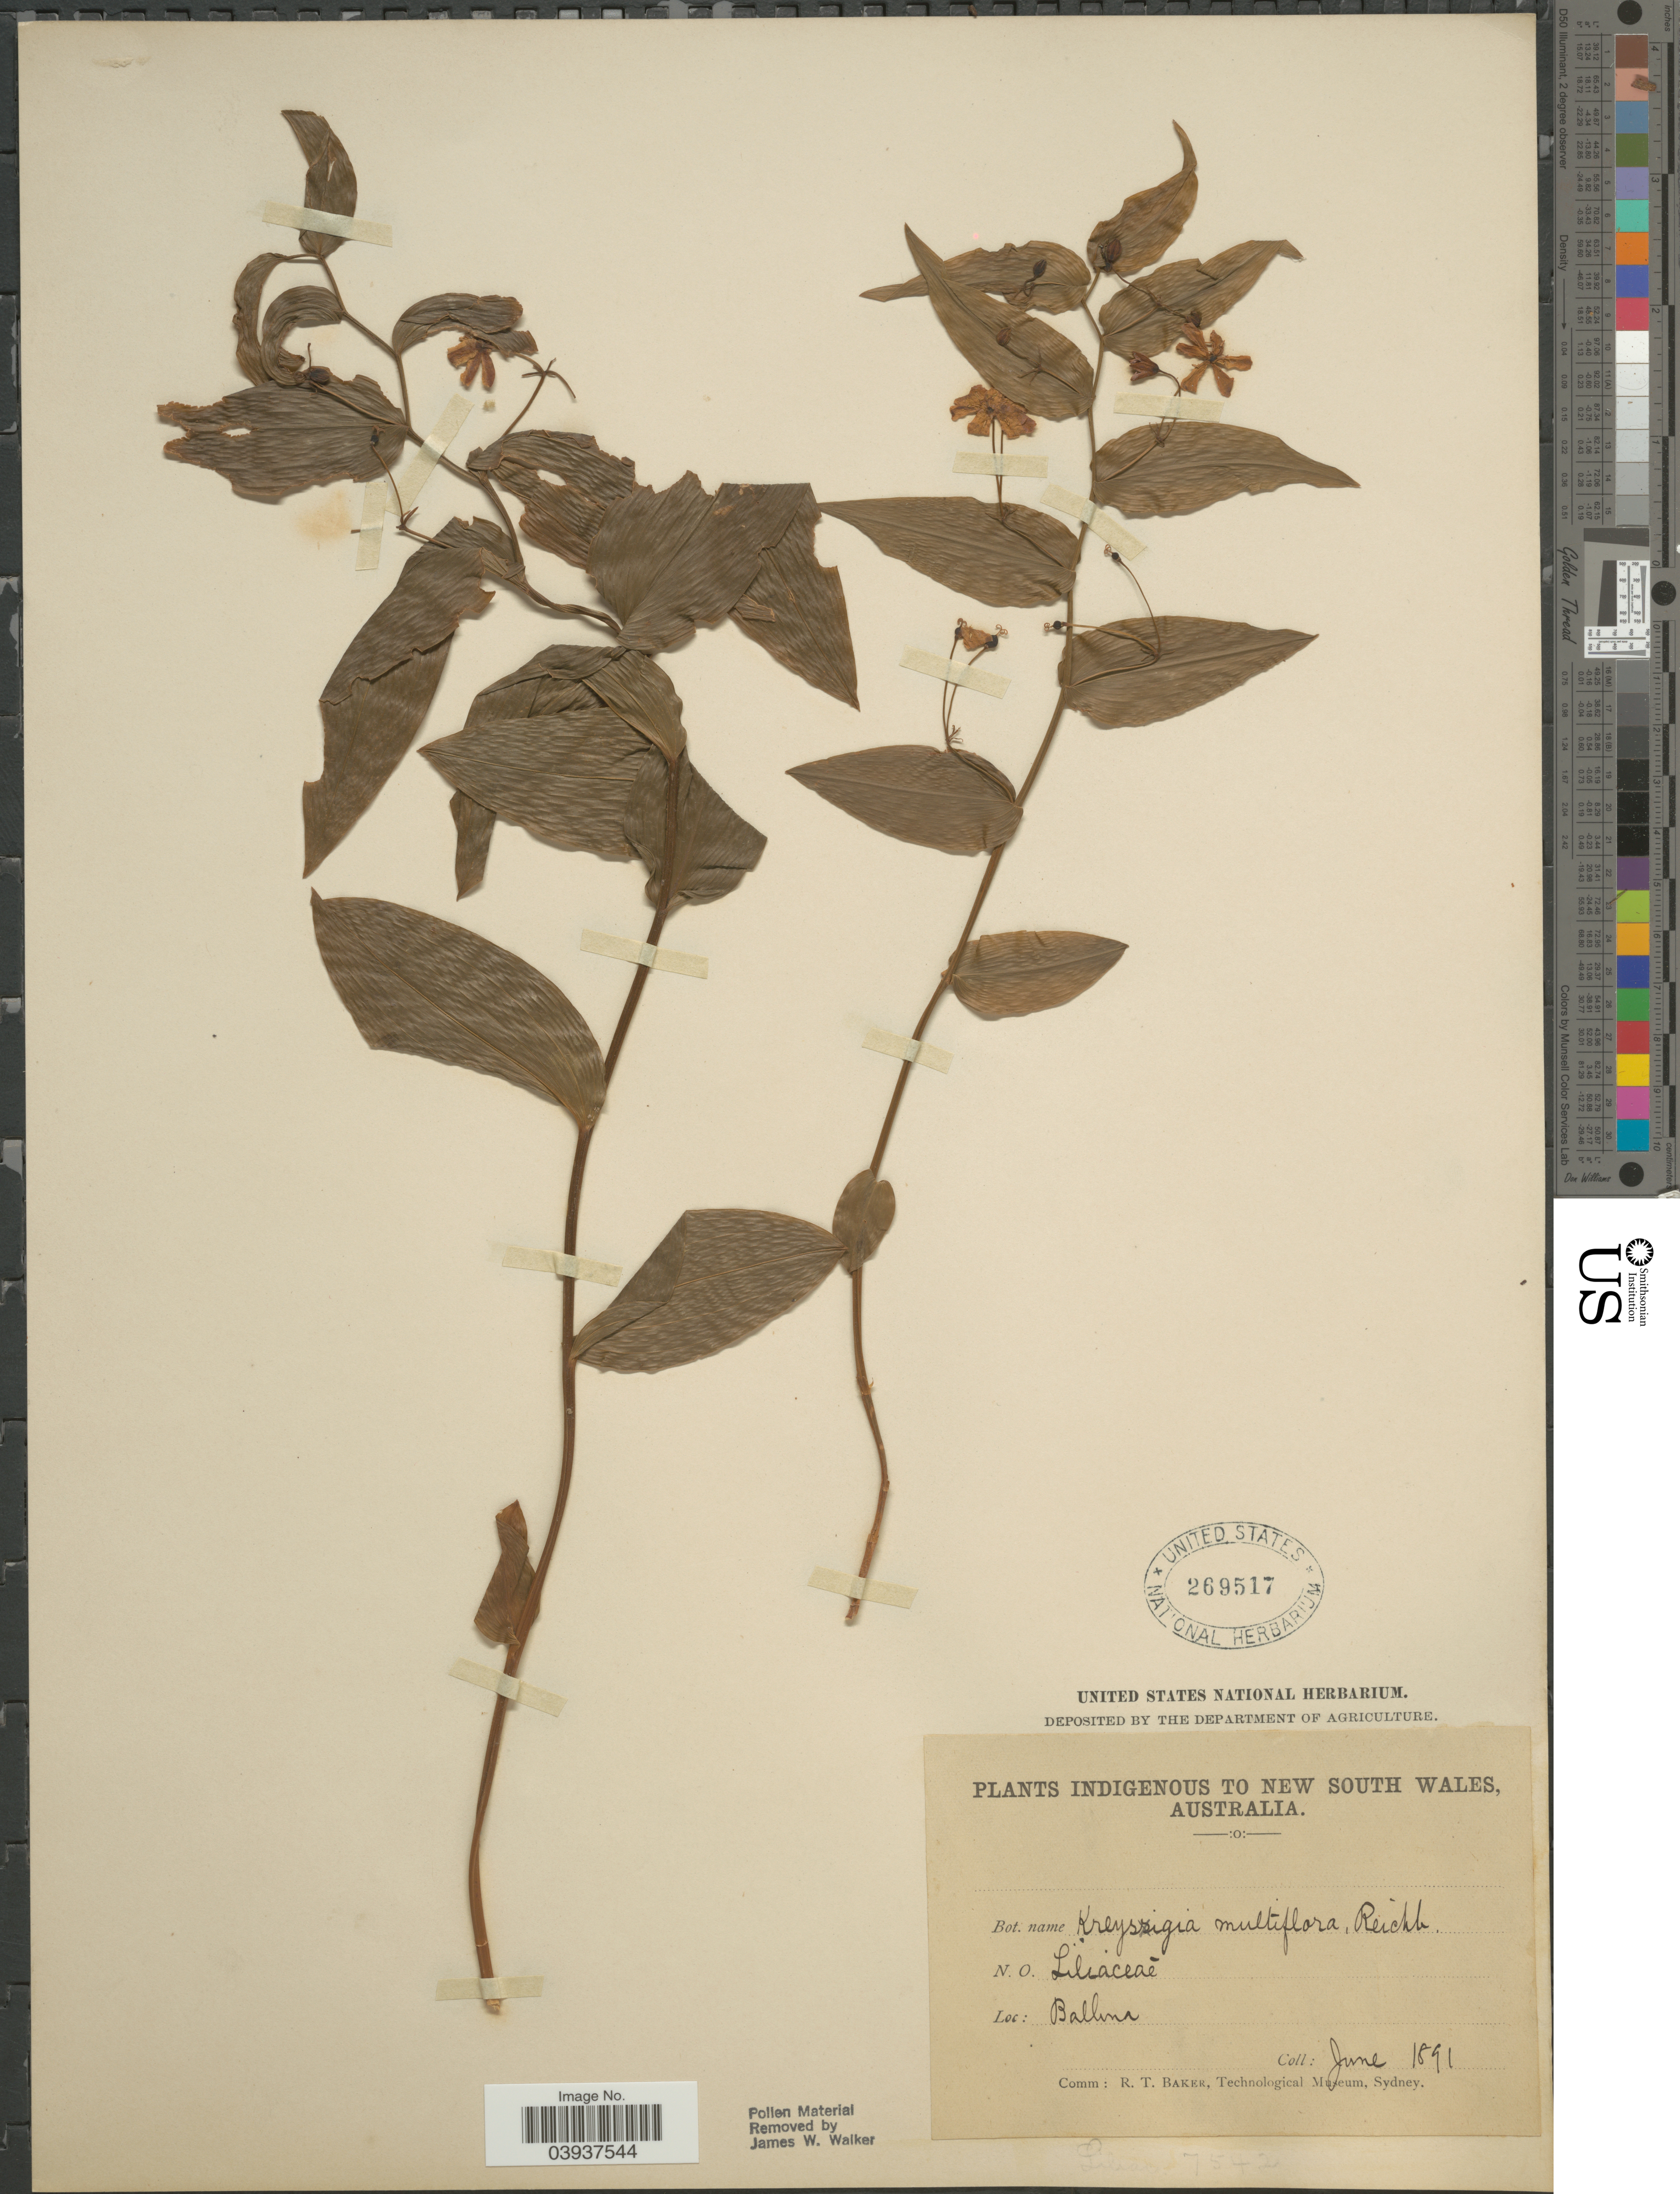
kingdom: Plantae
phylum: Tracheophyta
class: Liliopsida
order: Liliales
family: Colchicaceae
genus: Schelhammera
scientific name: Schelhammera multiflora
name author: R. Br.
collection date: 1891-06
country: Australia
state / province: New South Wales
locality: Ballina.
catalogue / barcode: US 269517